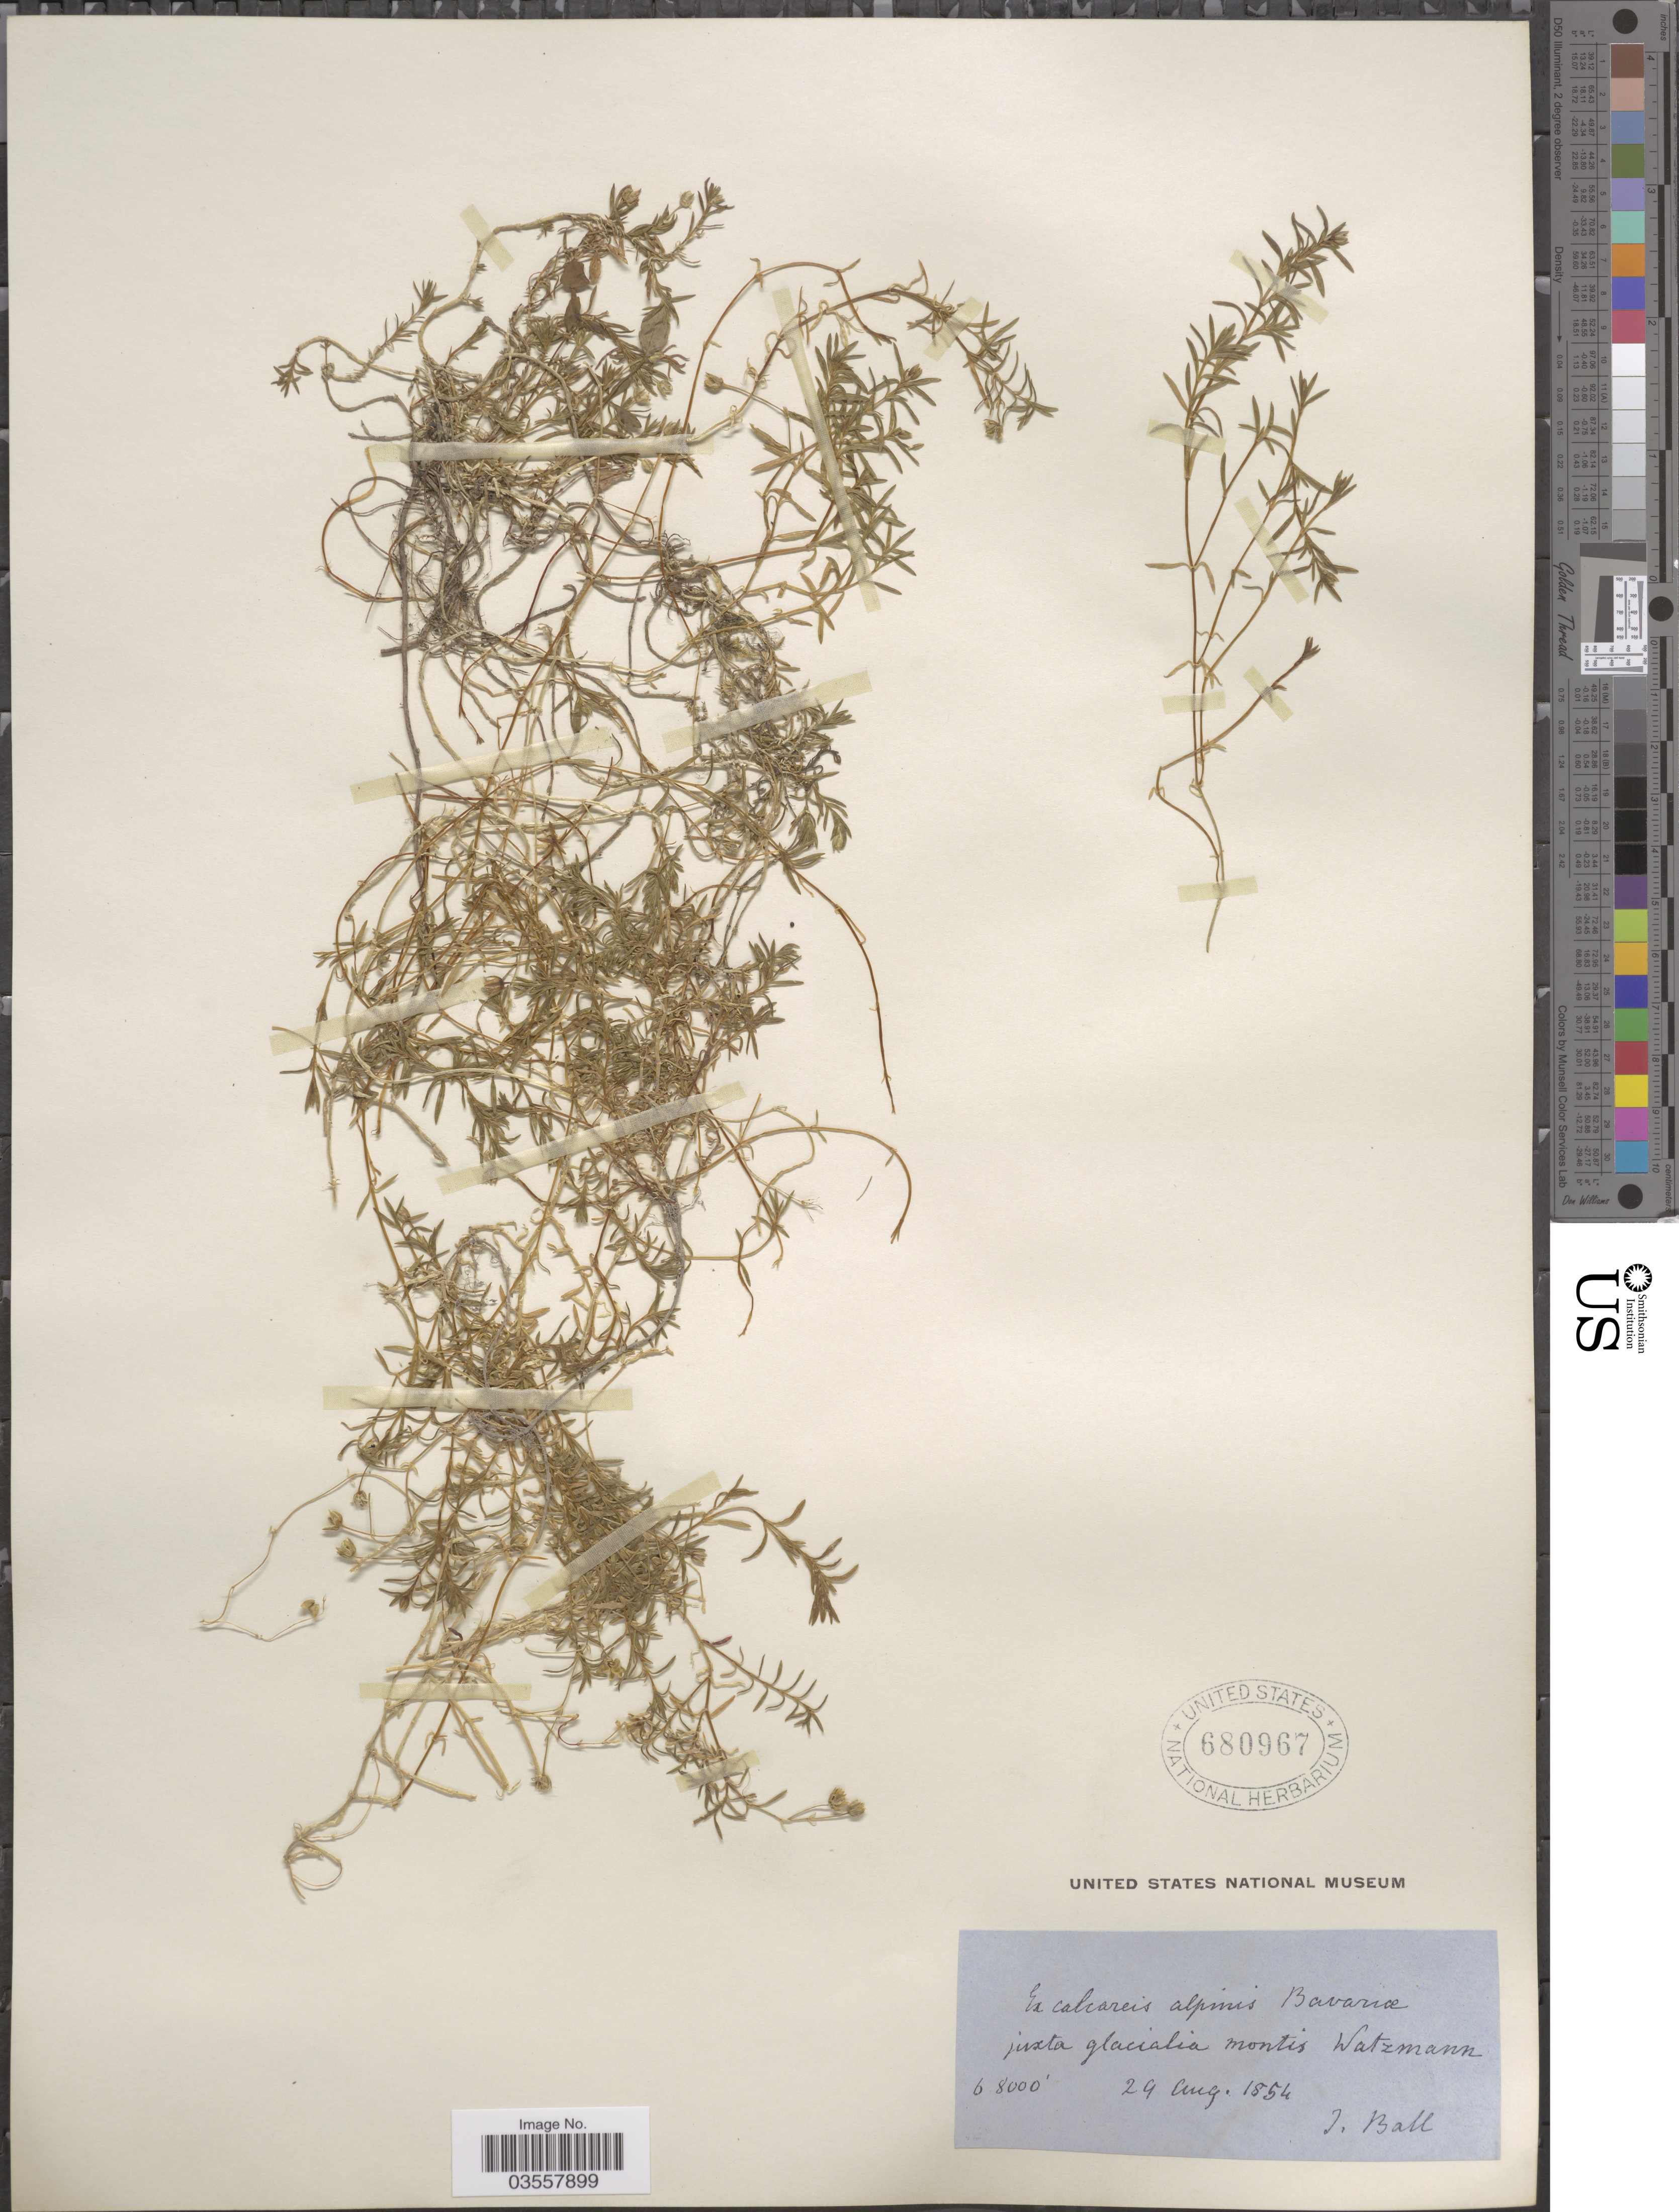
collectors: J. Ball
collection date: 1854-08-29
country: Germany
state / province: Bayern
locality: Ex calcareis alpinis Bavaria juxta glacialia montis Watzmann.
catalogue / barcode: US 680967